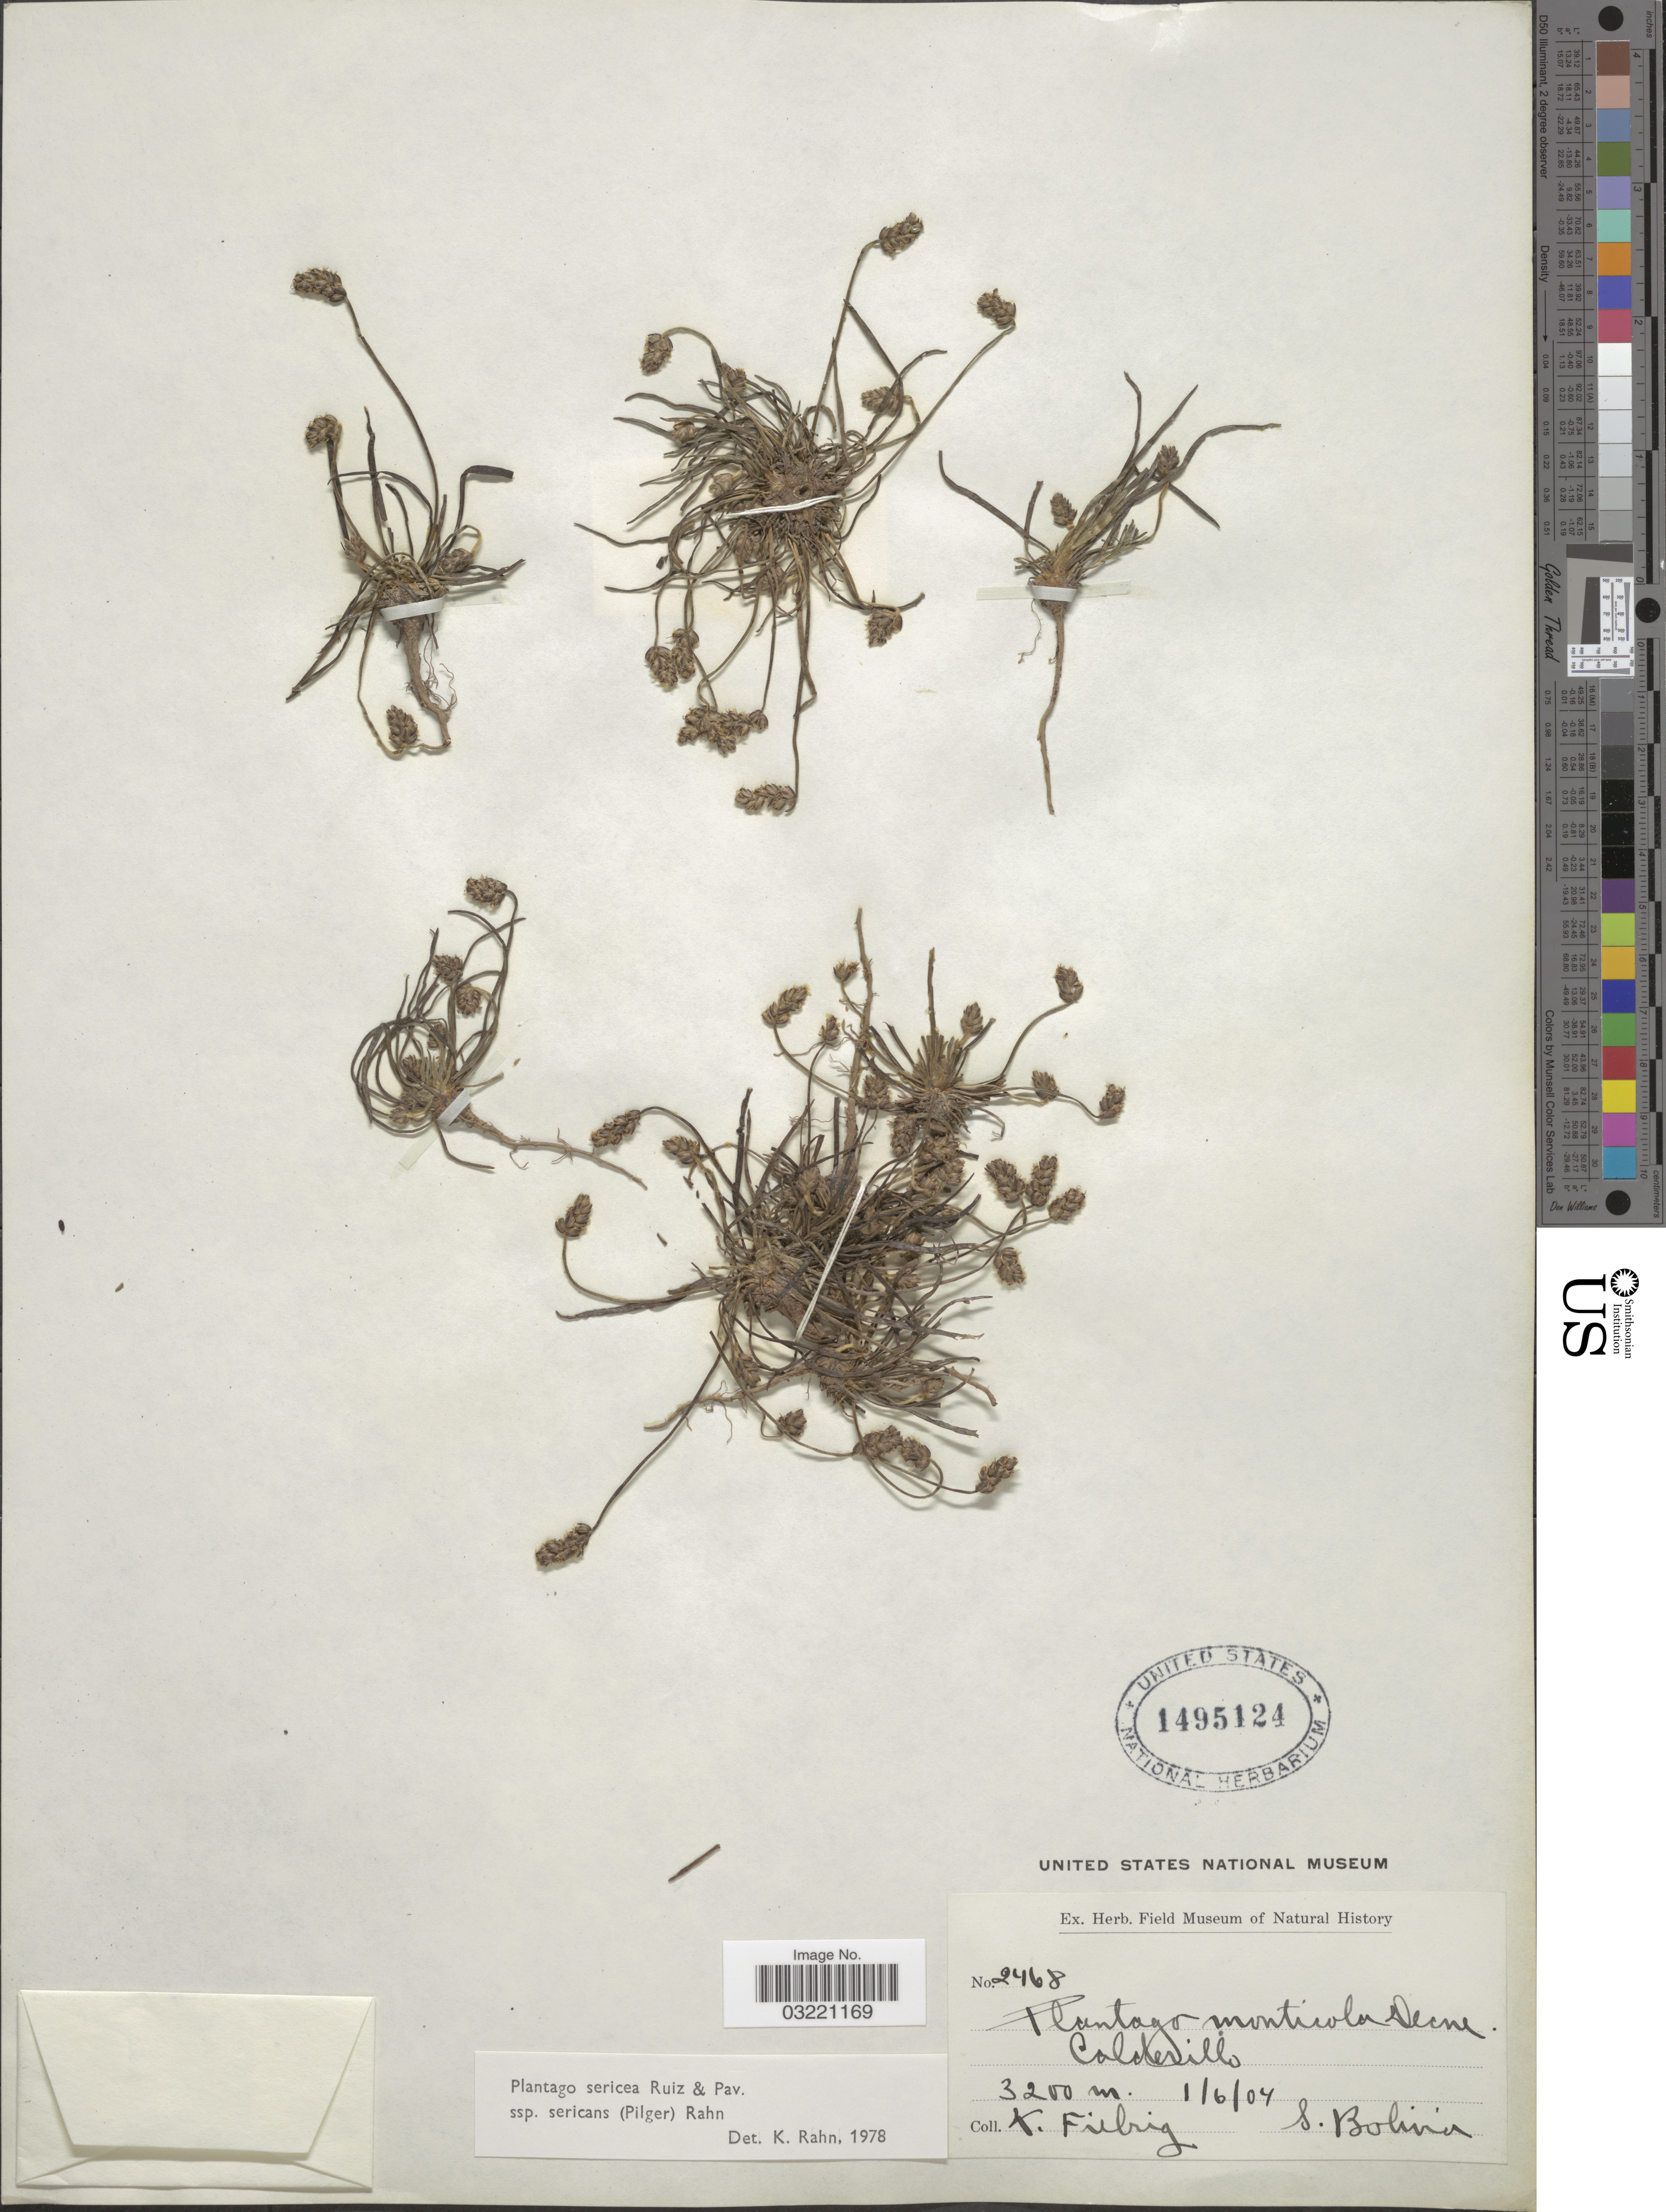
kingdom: Plantae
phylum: Tracheophyta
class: Magnoliopsida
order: Lamiales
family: Plantaginaceae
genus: Plantago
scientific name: Plantago sericea subsp. sericans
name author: (Pilg.) Rahn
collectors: K. Fiebrig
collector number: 2468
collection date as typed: Transcribed d/m/y: 6/1/4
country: Bolivia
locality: Calderillo, S. Bolivia.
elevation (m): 3200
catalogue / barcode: US 1495124